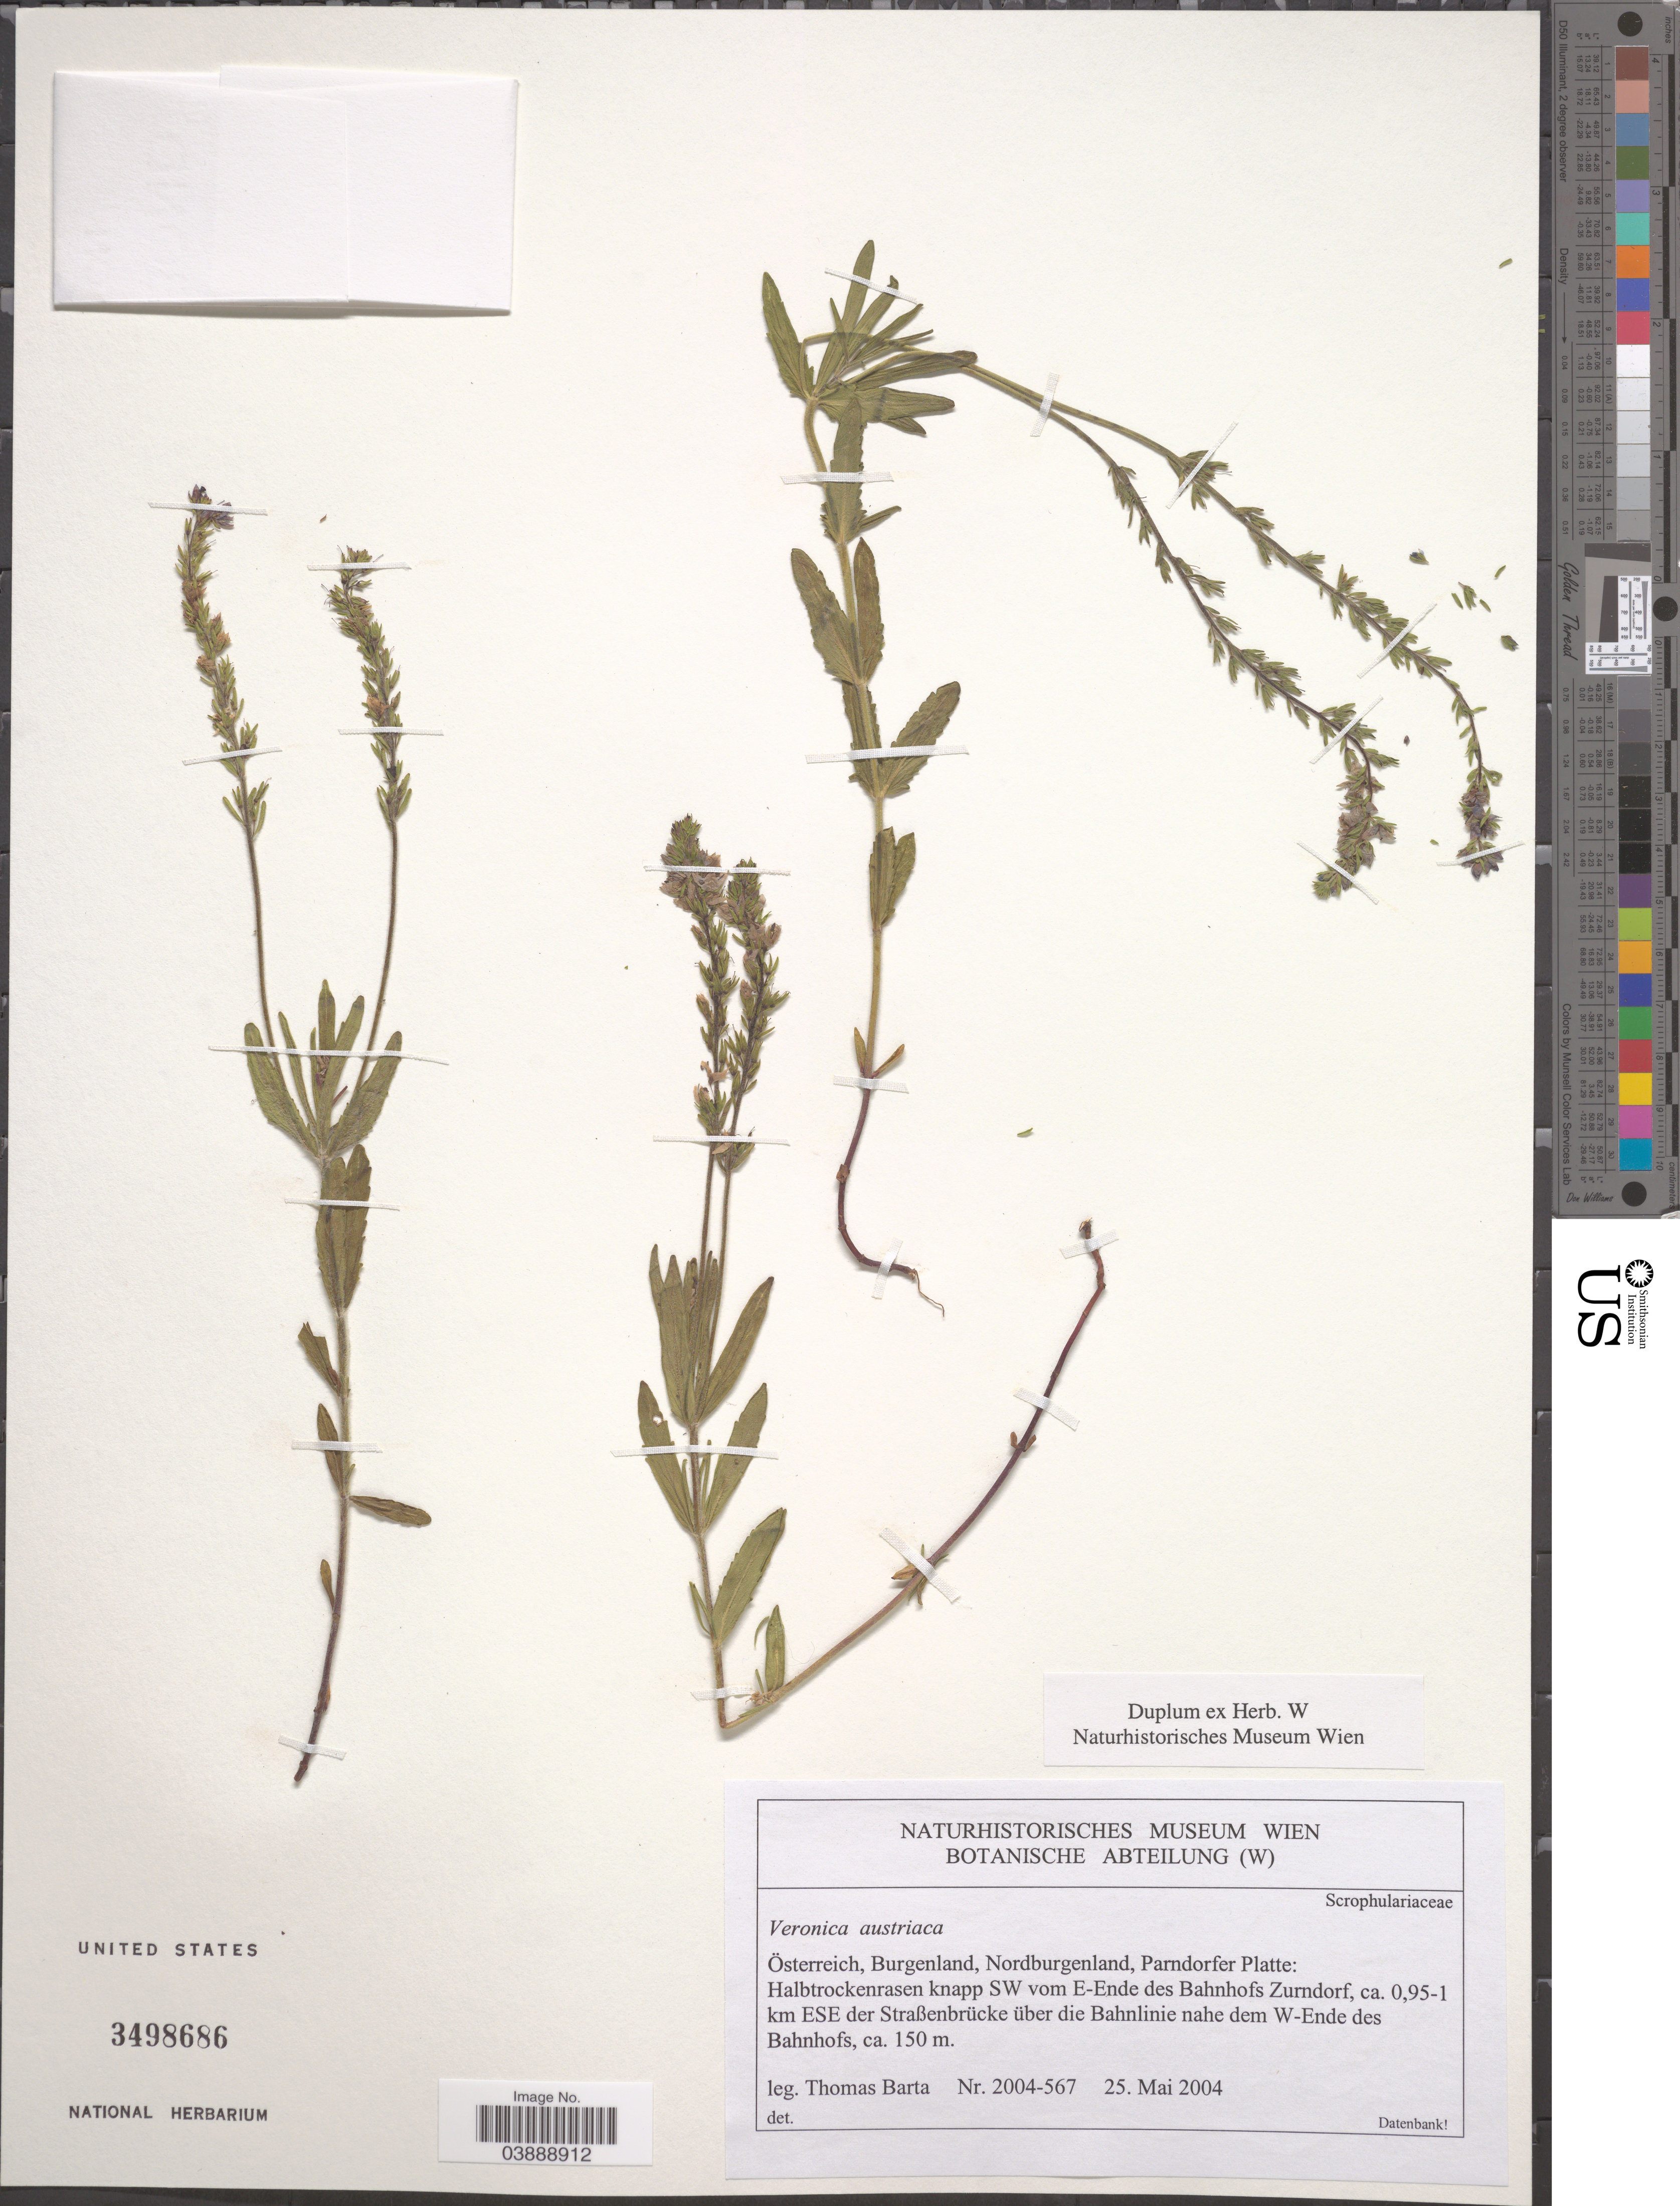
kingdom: Plantae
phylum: Tracheophyta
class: Magnoliopsida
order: Lamiales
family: Plantaginaceae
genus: Veronica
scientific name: Veronica austriaca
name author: L.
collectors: T. Barta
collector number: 2004-567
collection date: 2004-05-25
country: Austria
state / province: Burgenland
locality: Österreich, Nordburgenland, Parndorfer Platte: Halbtrockenrasen knapp SW vom E-Ende des Bahnhofs Zurndorf, ca. 0,95-1 km ESE der Straßenbrücke über die Bahnlinie nahe dem W-Ende des Bahnhofs.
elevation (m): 150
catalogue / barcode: US 3498686